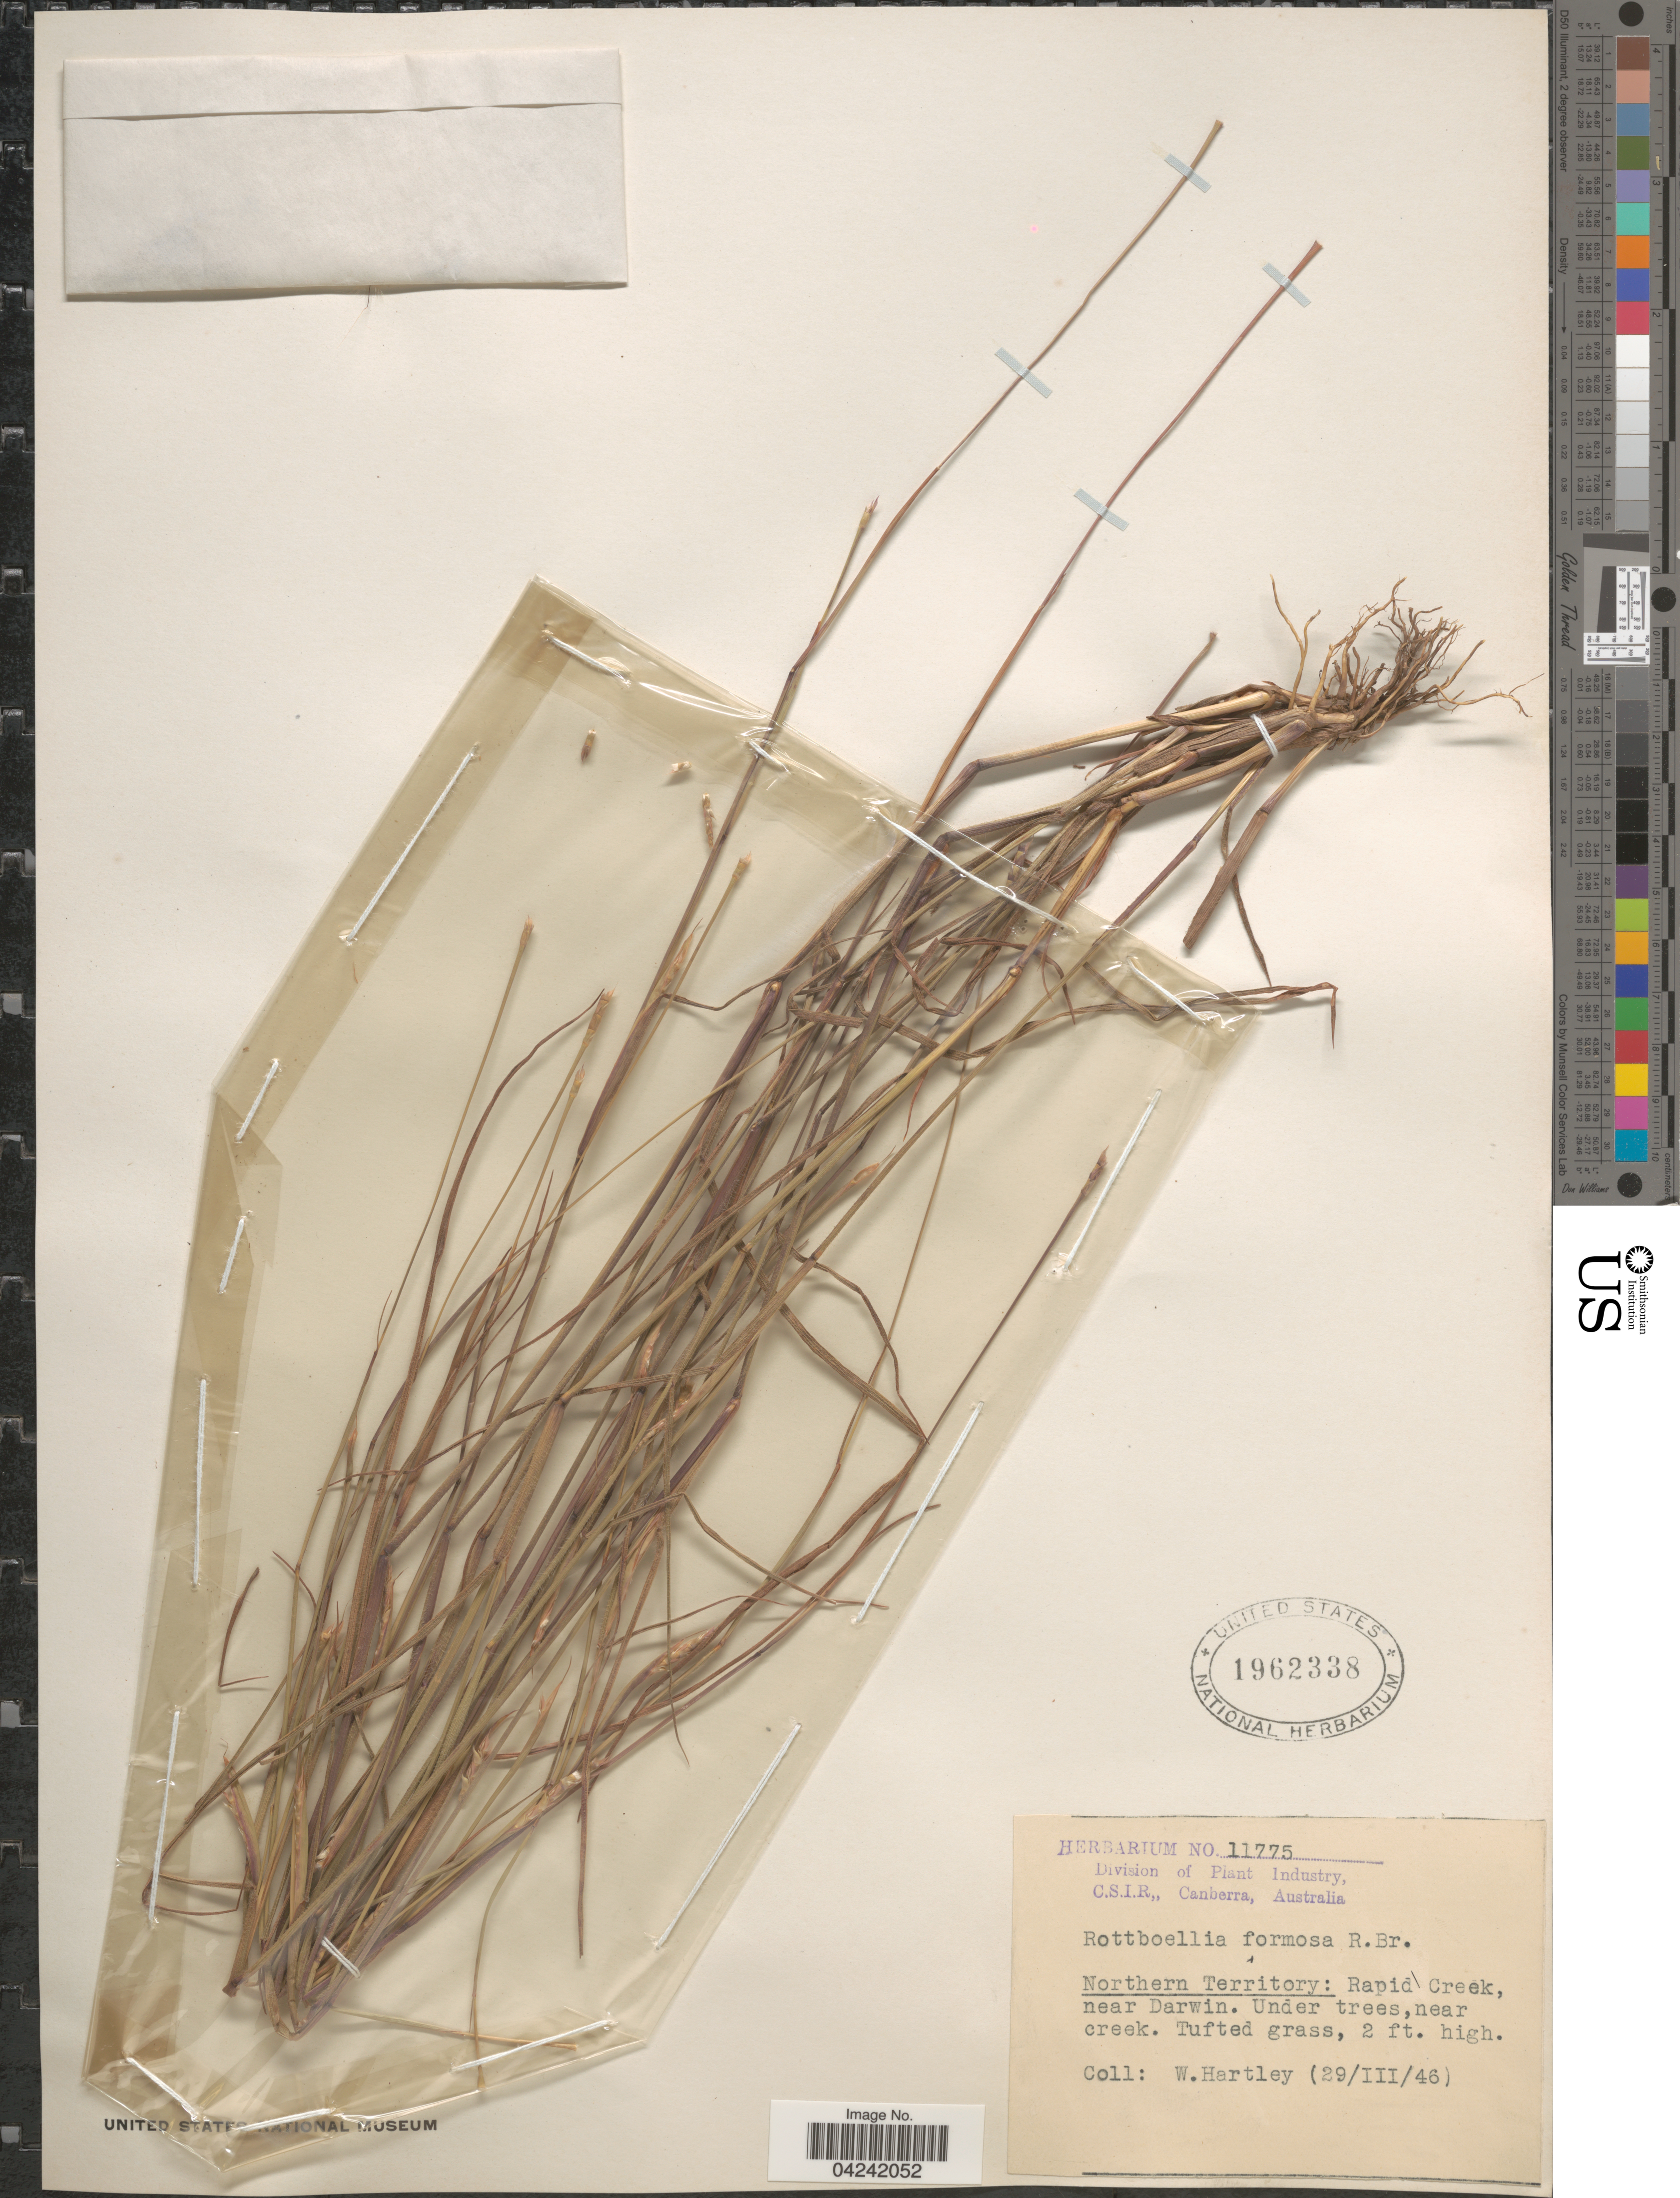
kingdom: Plantae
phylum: Tracheophyta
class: Liliopsida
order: Poales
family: Poaceae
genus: Mnesithea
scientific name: Mnesithea formosa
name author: (R. Br.) de Koning & Sosef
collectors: W. Hartley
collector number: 11775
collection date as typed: Transcribed d/m/y: 29/3/46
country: Australia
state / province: Northern Territory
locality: Rapid Creek, near Darwin. Under trees, near creek.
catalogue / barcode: US 1962338